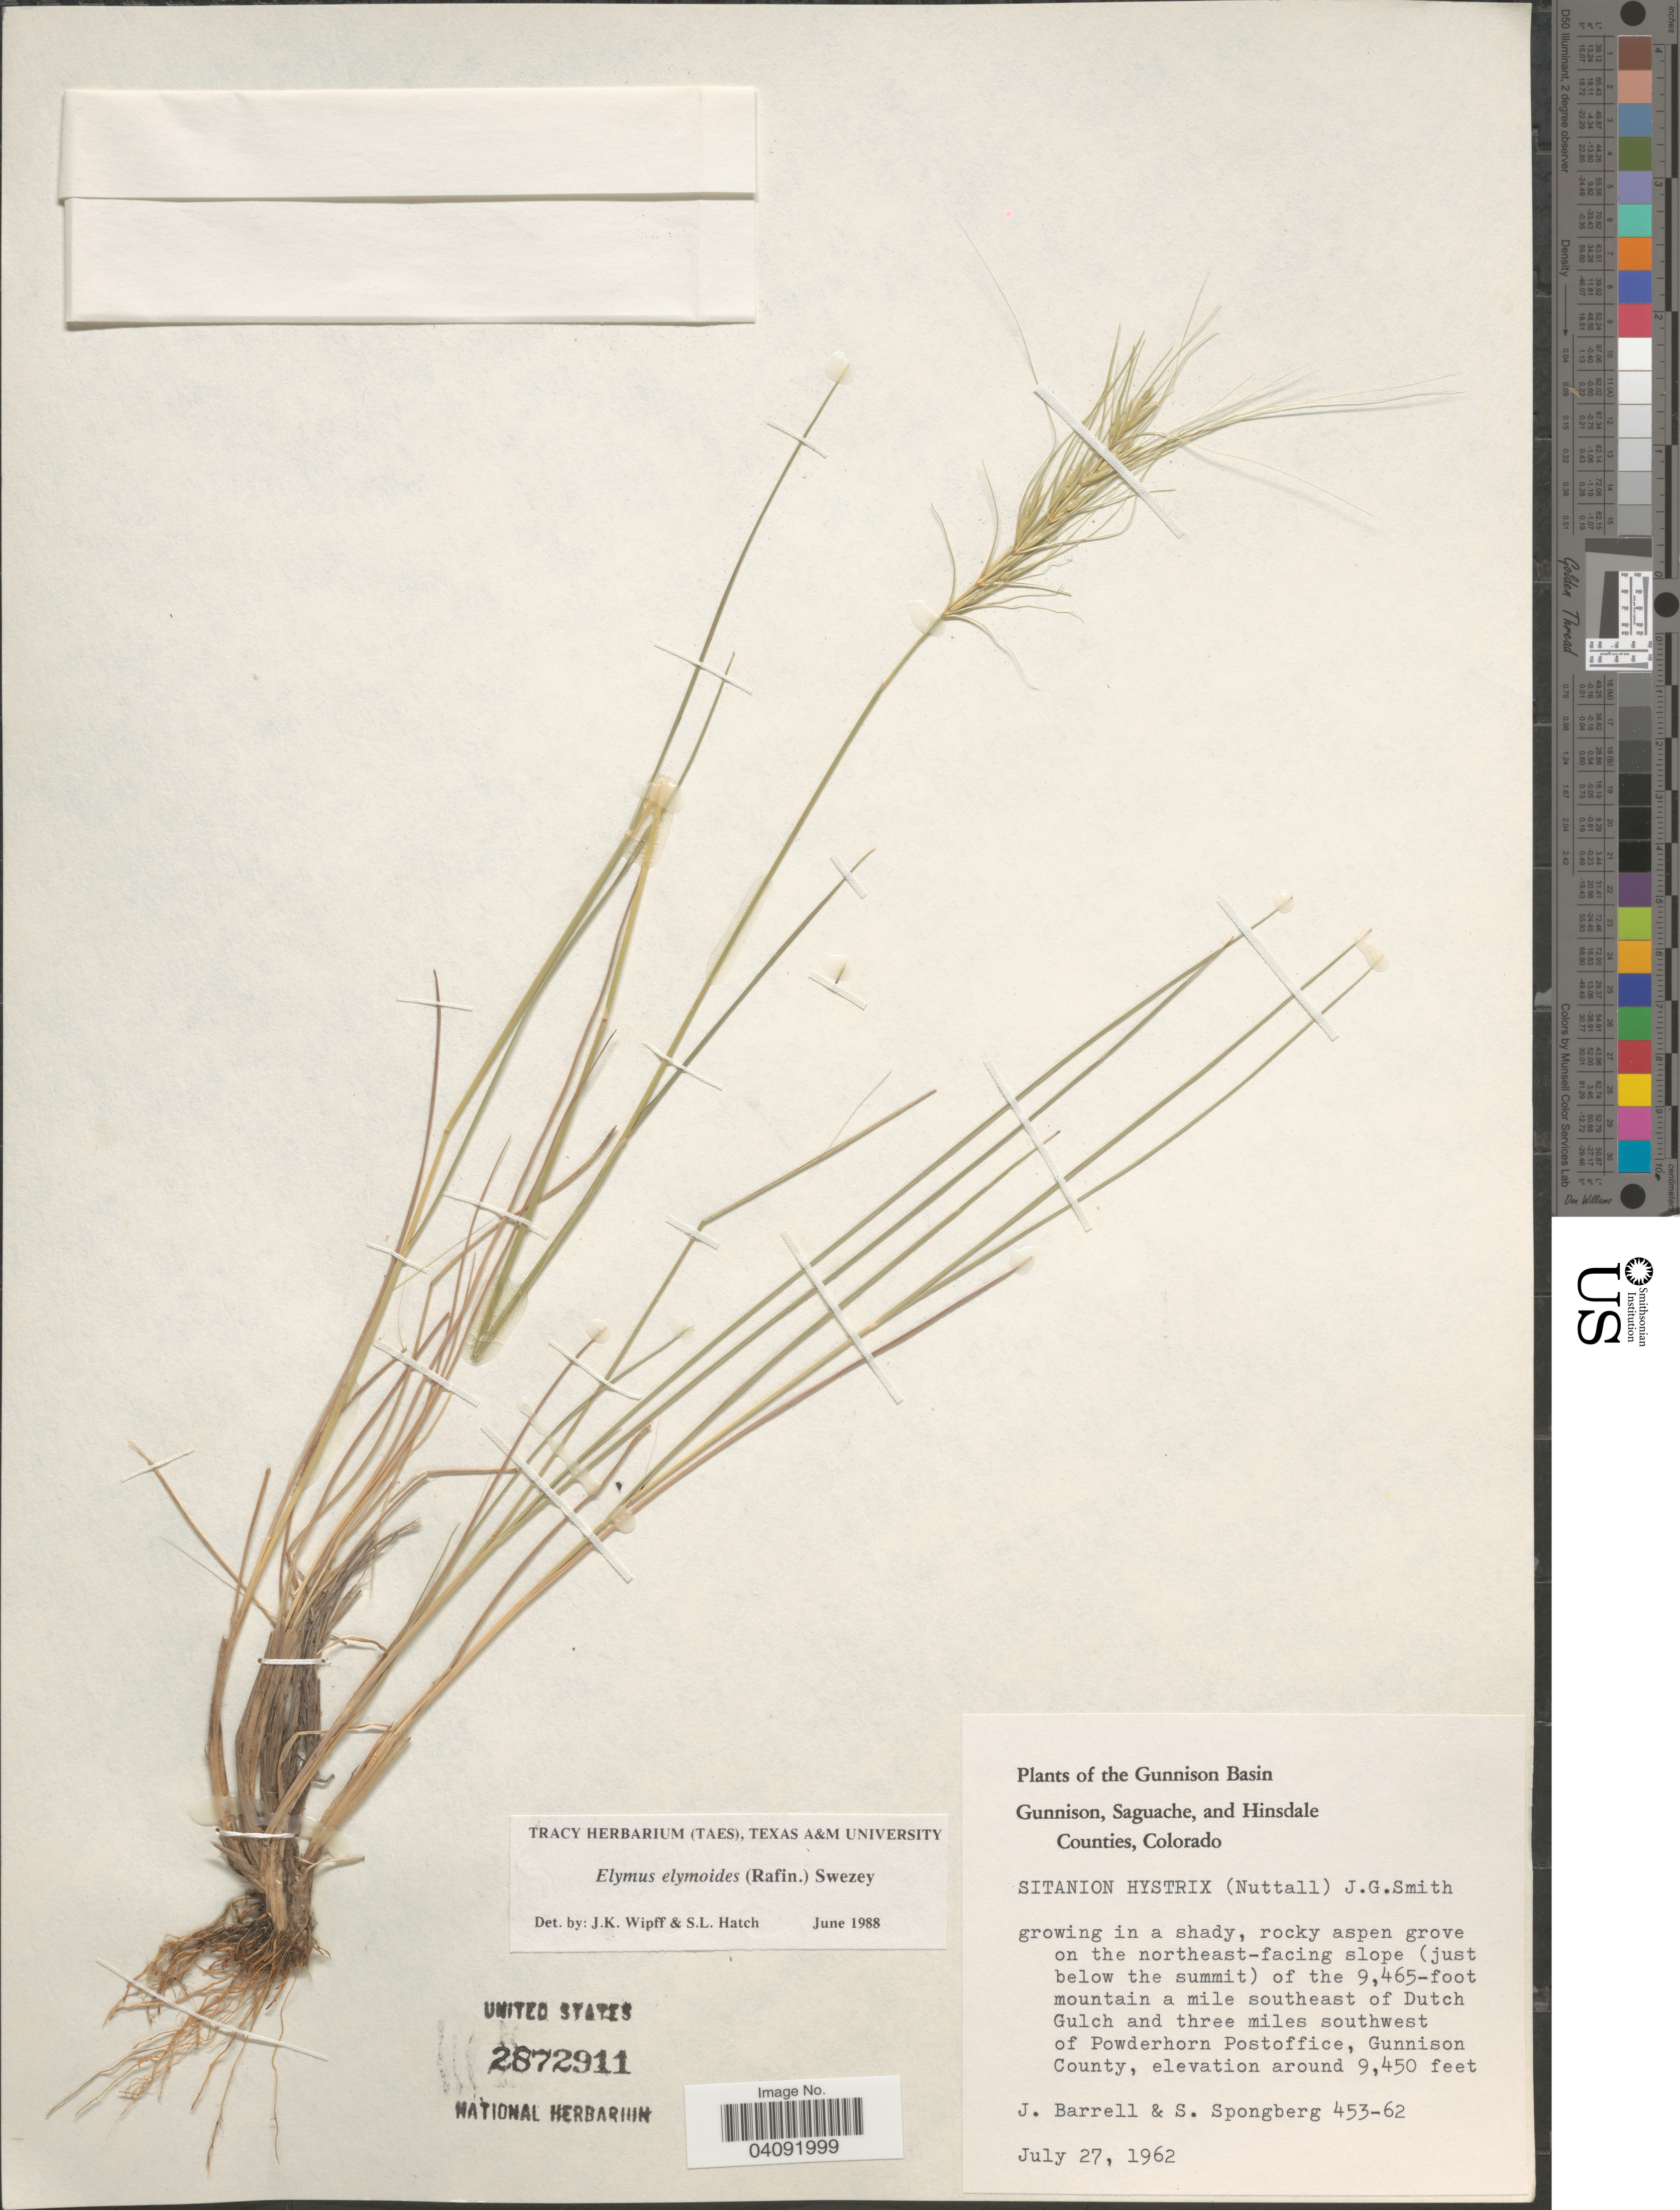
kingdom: Plantae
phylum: Tracheophyta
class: Liliopsida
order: Poales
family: Poaceae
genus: Elymus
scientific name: Elymus elymoides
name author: (Raf.) Swezey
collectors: J. Barrell & S. A.Spongberg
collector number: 453-62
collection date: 1962-07-27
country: United States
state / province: Colorado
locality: Gunnison Basin. In a shady, rocky aspen grove on the northeast-facing slope (just below the summit) of the 9,465-foot mountain a mile southeast of Dutch Gulch and three miles southwest of Powderhorn Postoffice, Gunnison County.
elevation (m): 2880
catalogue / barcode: US 2872911